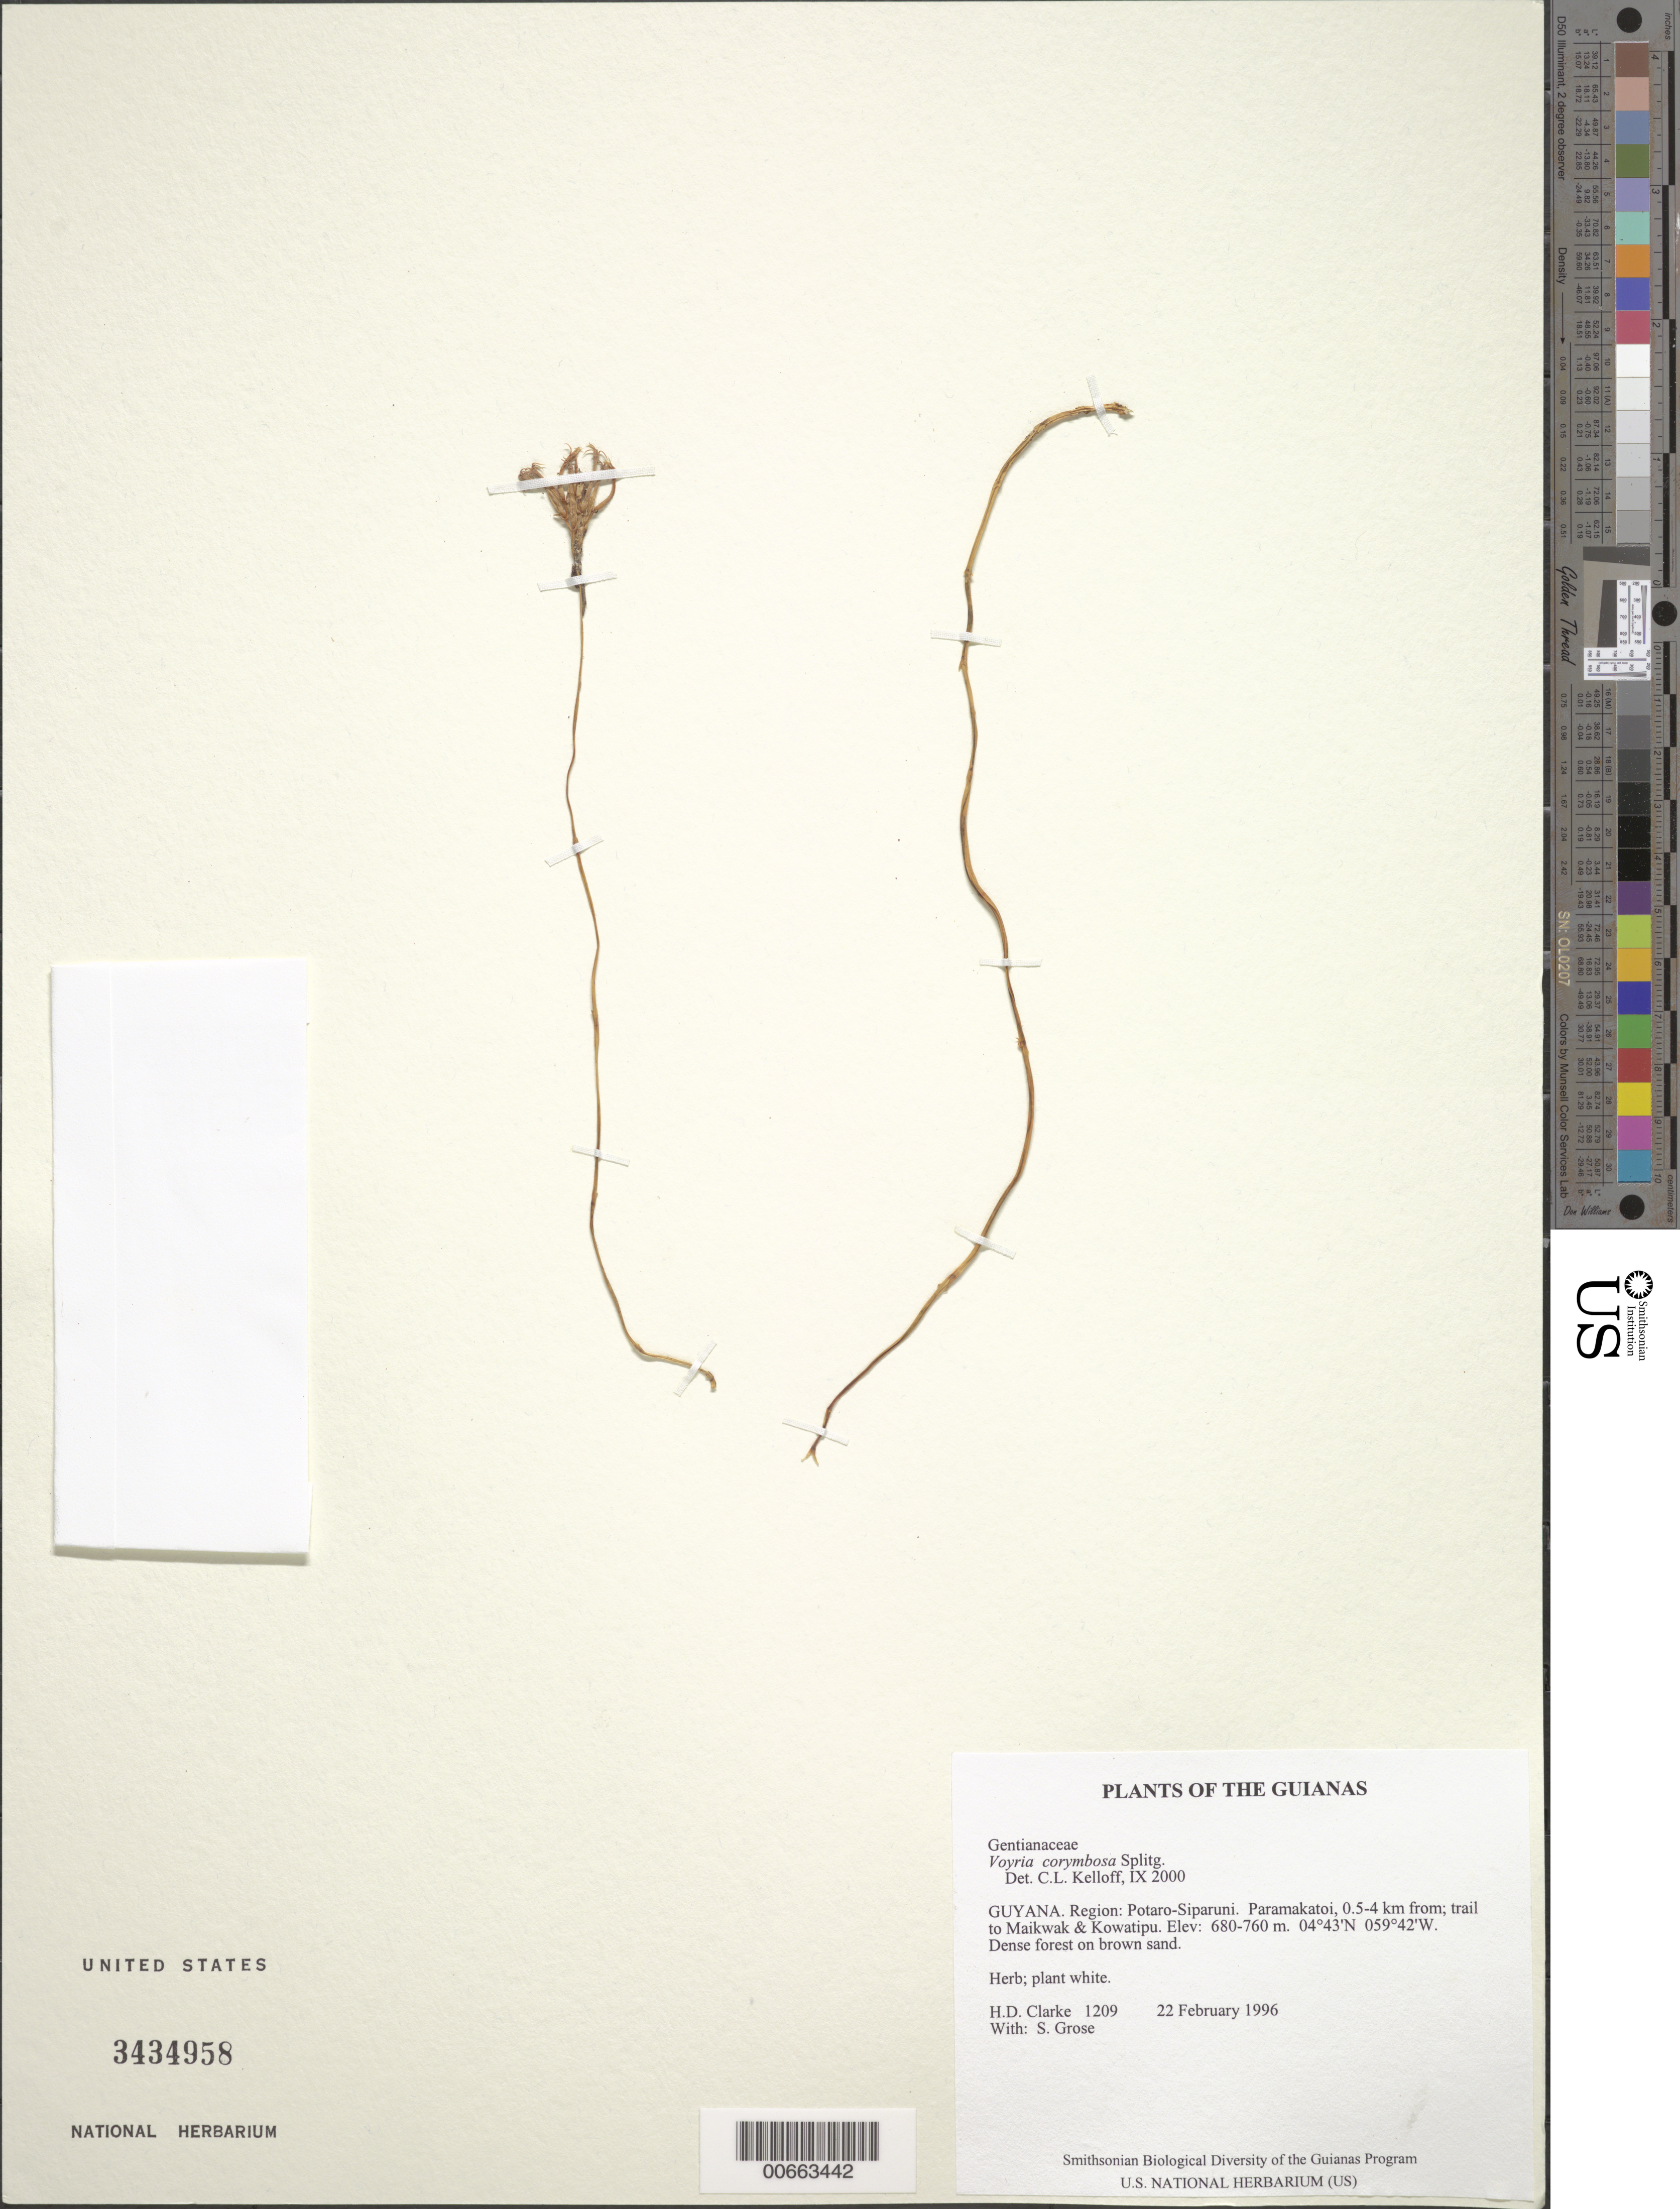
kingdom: Plantae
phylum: Tracheophyta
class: Magnoliopsida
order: Gentianales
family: Gentianaceae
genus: Voyria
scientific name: Voyria corymbosa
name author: Splitg.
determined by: Kelloff, Carol L., (US), Smithsonian Institution - National Museum of Natural History (UNITED STATES)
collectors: H. D. Clarke & S. Grose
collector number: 1209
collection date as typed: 22 February 1996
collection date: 1996-02-22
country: Guyana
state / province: Potaro-Siparuni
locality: Paramakatoi, 0.5-4 km from; trail to Maikwak & Kowatipu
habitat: Dense forest on brown sand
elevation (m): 680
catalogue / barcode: US 3434958